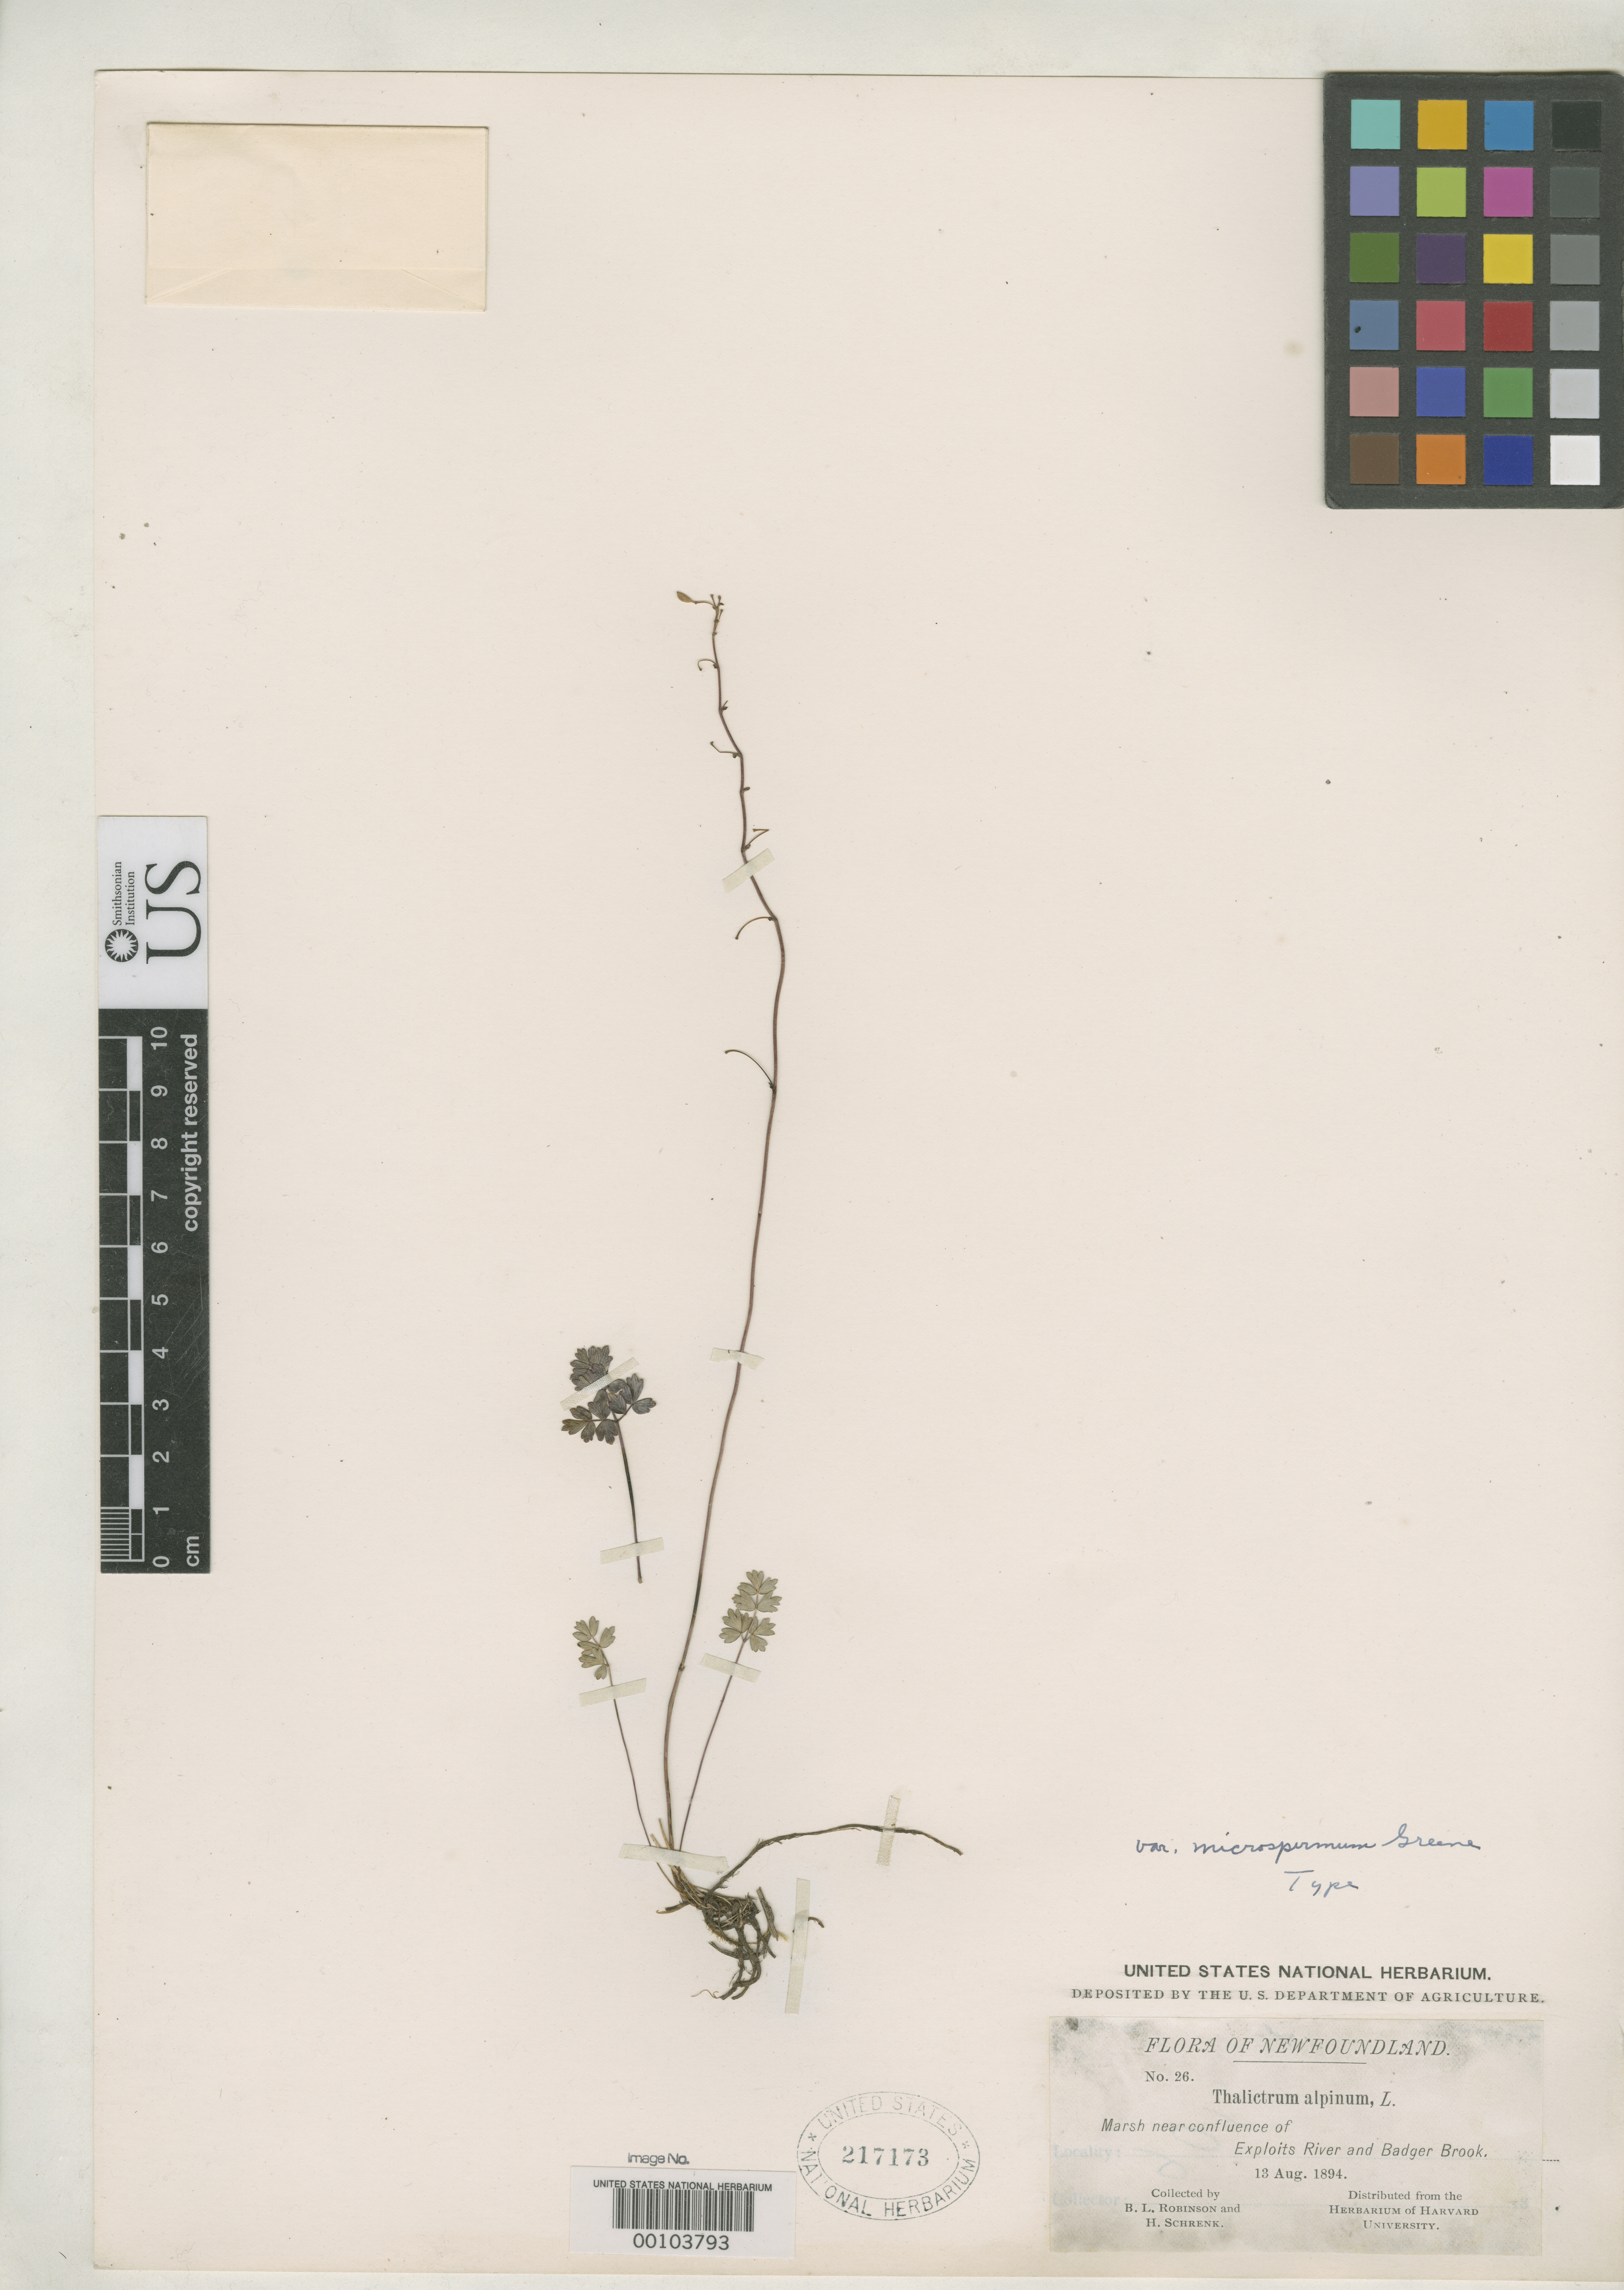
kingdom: Plantae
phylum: Tracheophyta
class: Magnoliopsida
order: Ranunculales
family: Ranunculaceae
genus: Thalictrum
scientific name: Thalictrum alpinum var. microspermum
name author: Greene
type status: Isotype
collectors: B. L. Robinson & H. v. Schrenk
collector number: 26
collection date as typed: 13 Aug 1894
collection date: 1894-08-13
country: Canada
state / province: Newfoundland and Labrador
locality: Near confluence of Exploits River and Badger Brook.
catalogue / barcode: US 217173